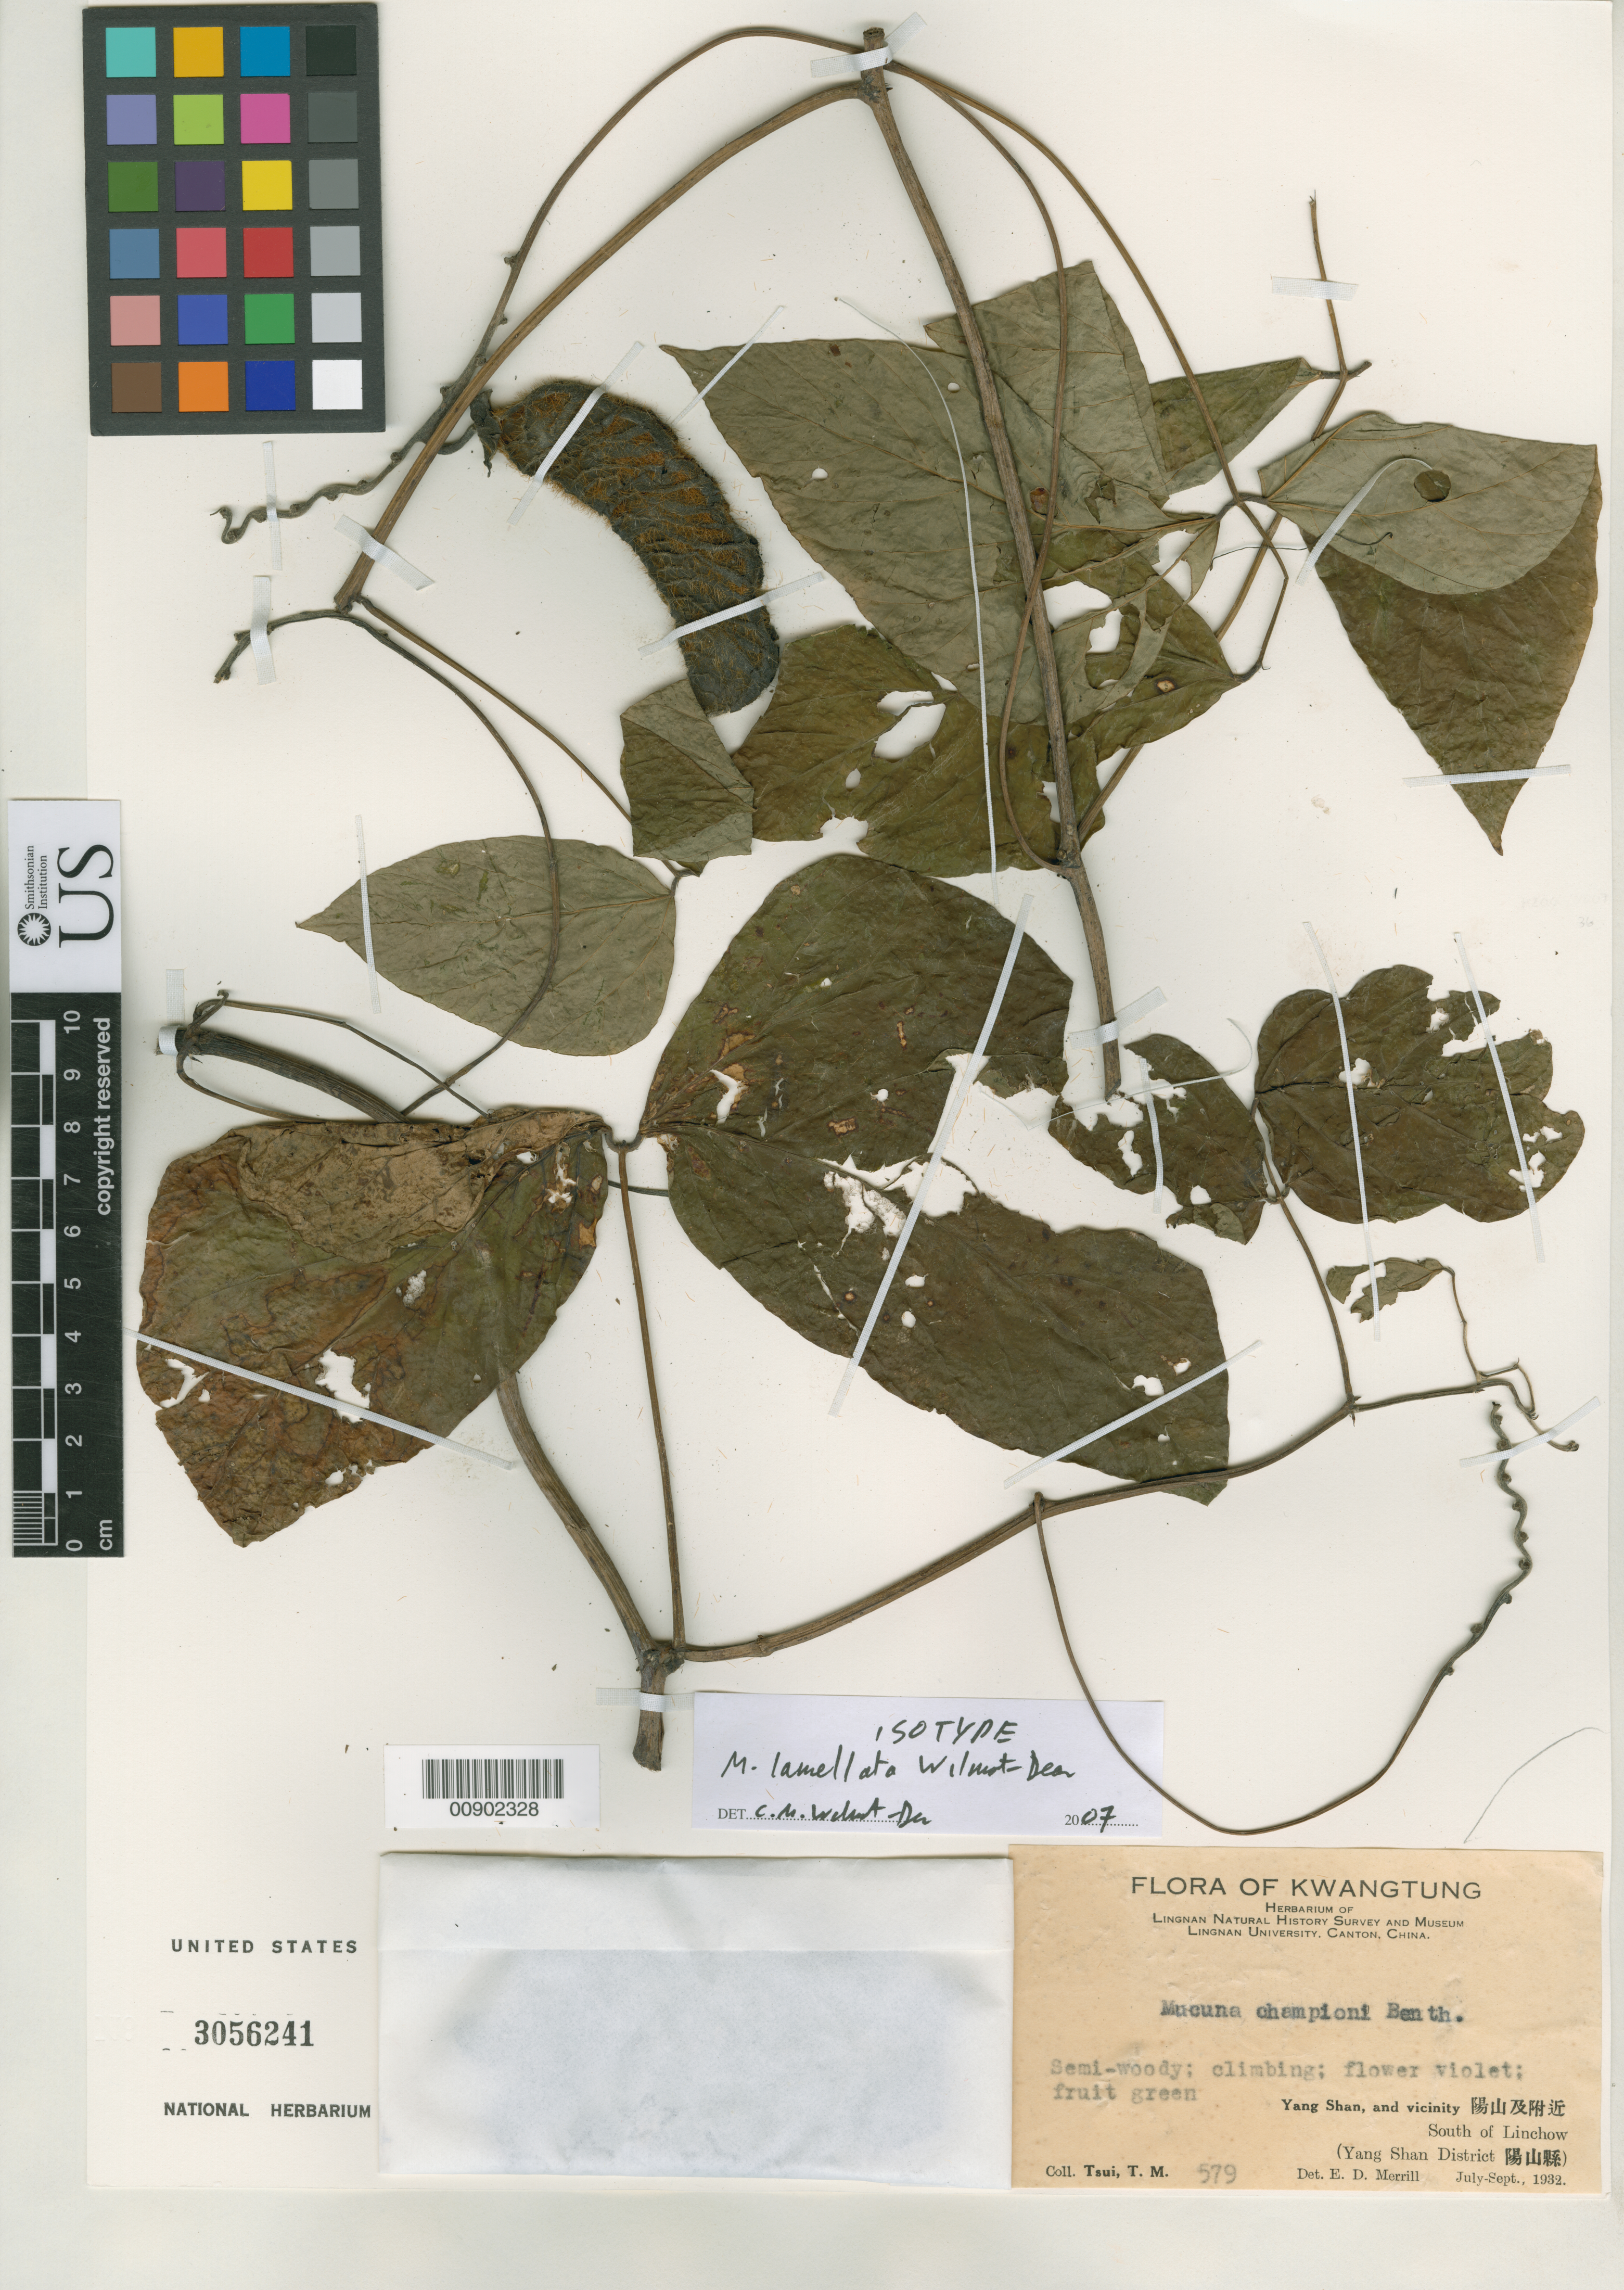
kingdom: Plantae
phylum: Tracheophyta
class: Magnoliopsida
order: Fabales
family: Fabaceae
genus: Mucuna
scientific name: Mucuna lamellata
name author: Wilmot-Dear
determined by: Wilmot-Dear, C. M.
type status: Isotype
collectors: T. Tsui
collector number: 579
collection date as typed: Jul 1932 to -- Sep 1932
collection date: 1932-07/1932-09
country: China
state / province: Guangdong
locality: South of Linchow (Yang Shan District). Yang Shan, and vicinity.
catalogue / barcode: US 3056241